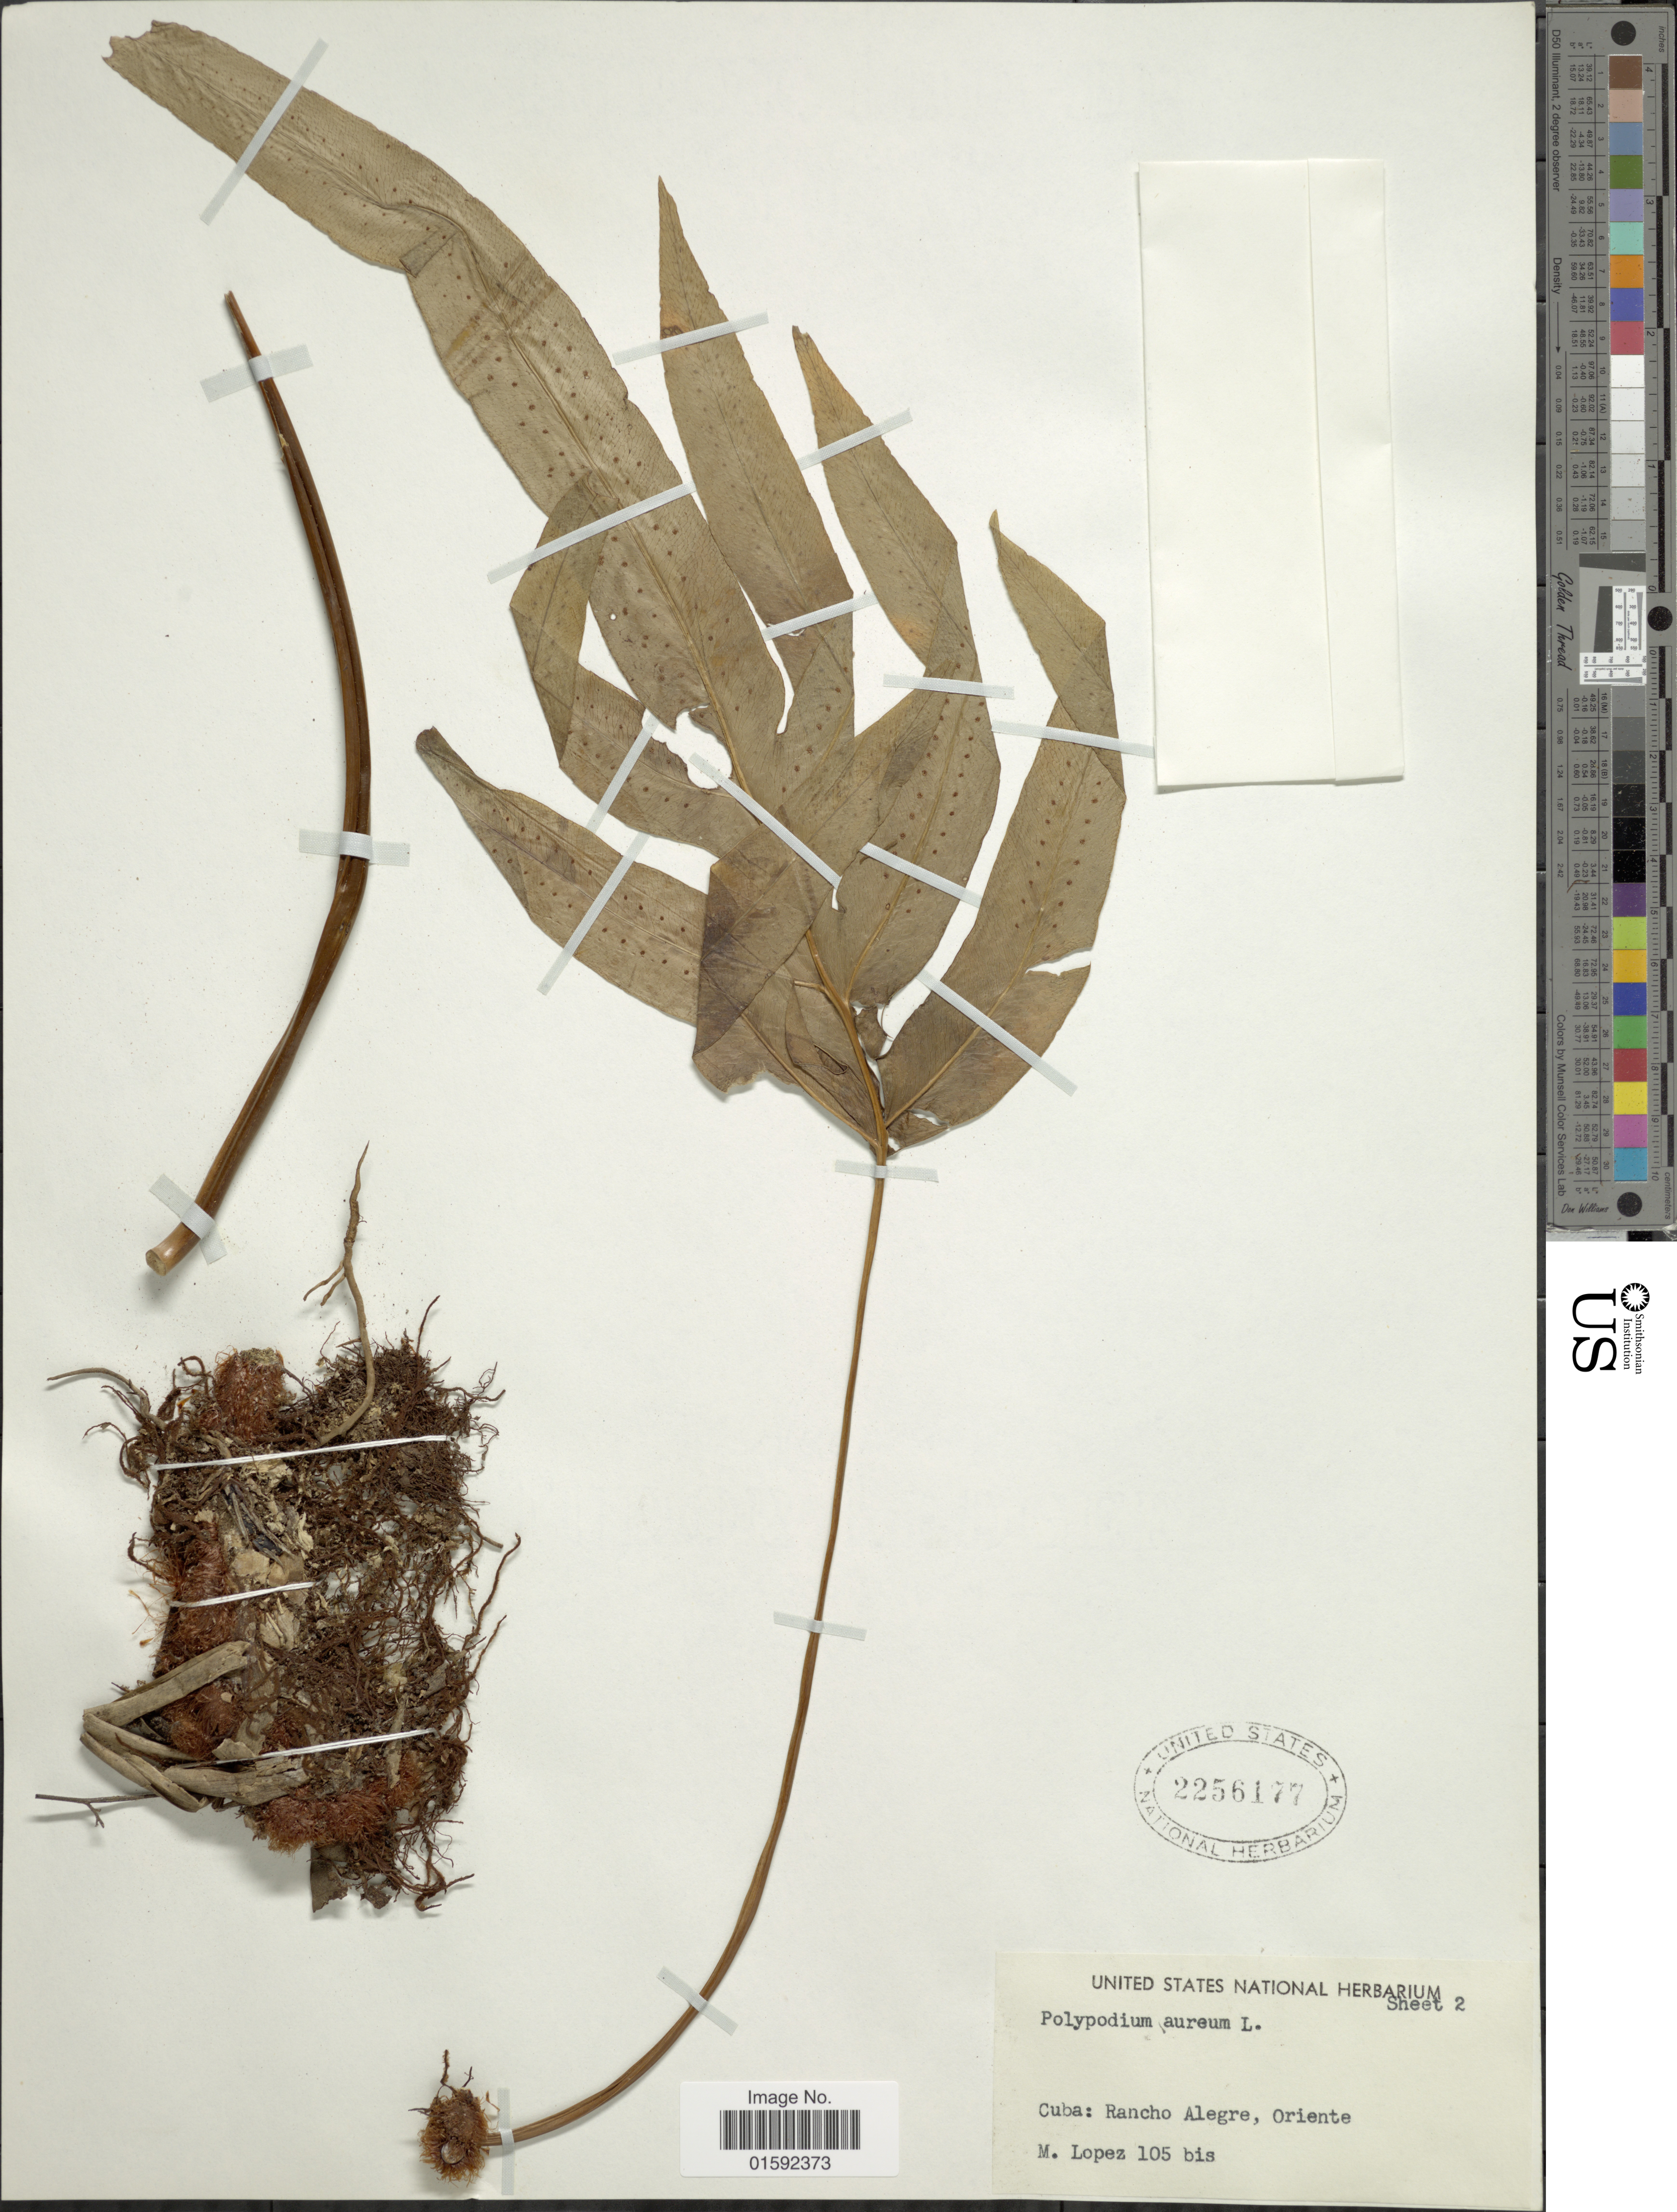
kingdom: Plantae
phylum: Tracheophyta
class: Polypodiopsida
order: Polypodiales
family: Polypodiaceae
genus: Phlebodium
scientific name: Phlebodium aureum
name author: (L.) J. Sm.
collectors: M. Lopez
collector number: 105bis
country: Cuba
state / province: Oriente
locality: Cuba, Rancho Alegre, Oriente.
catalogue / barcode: US 2256177